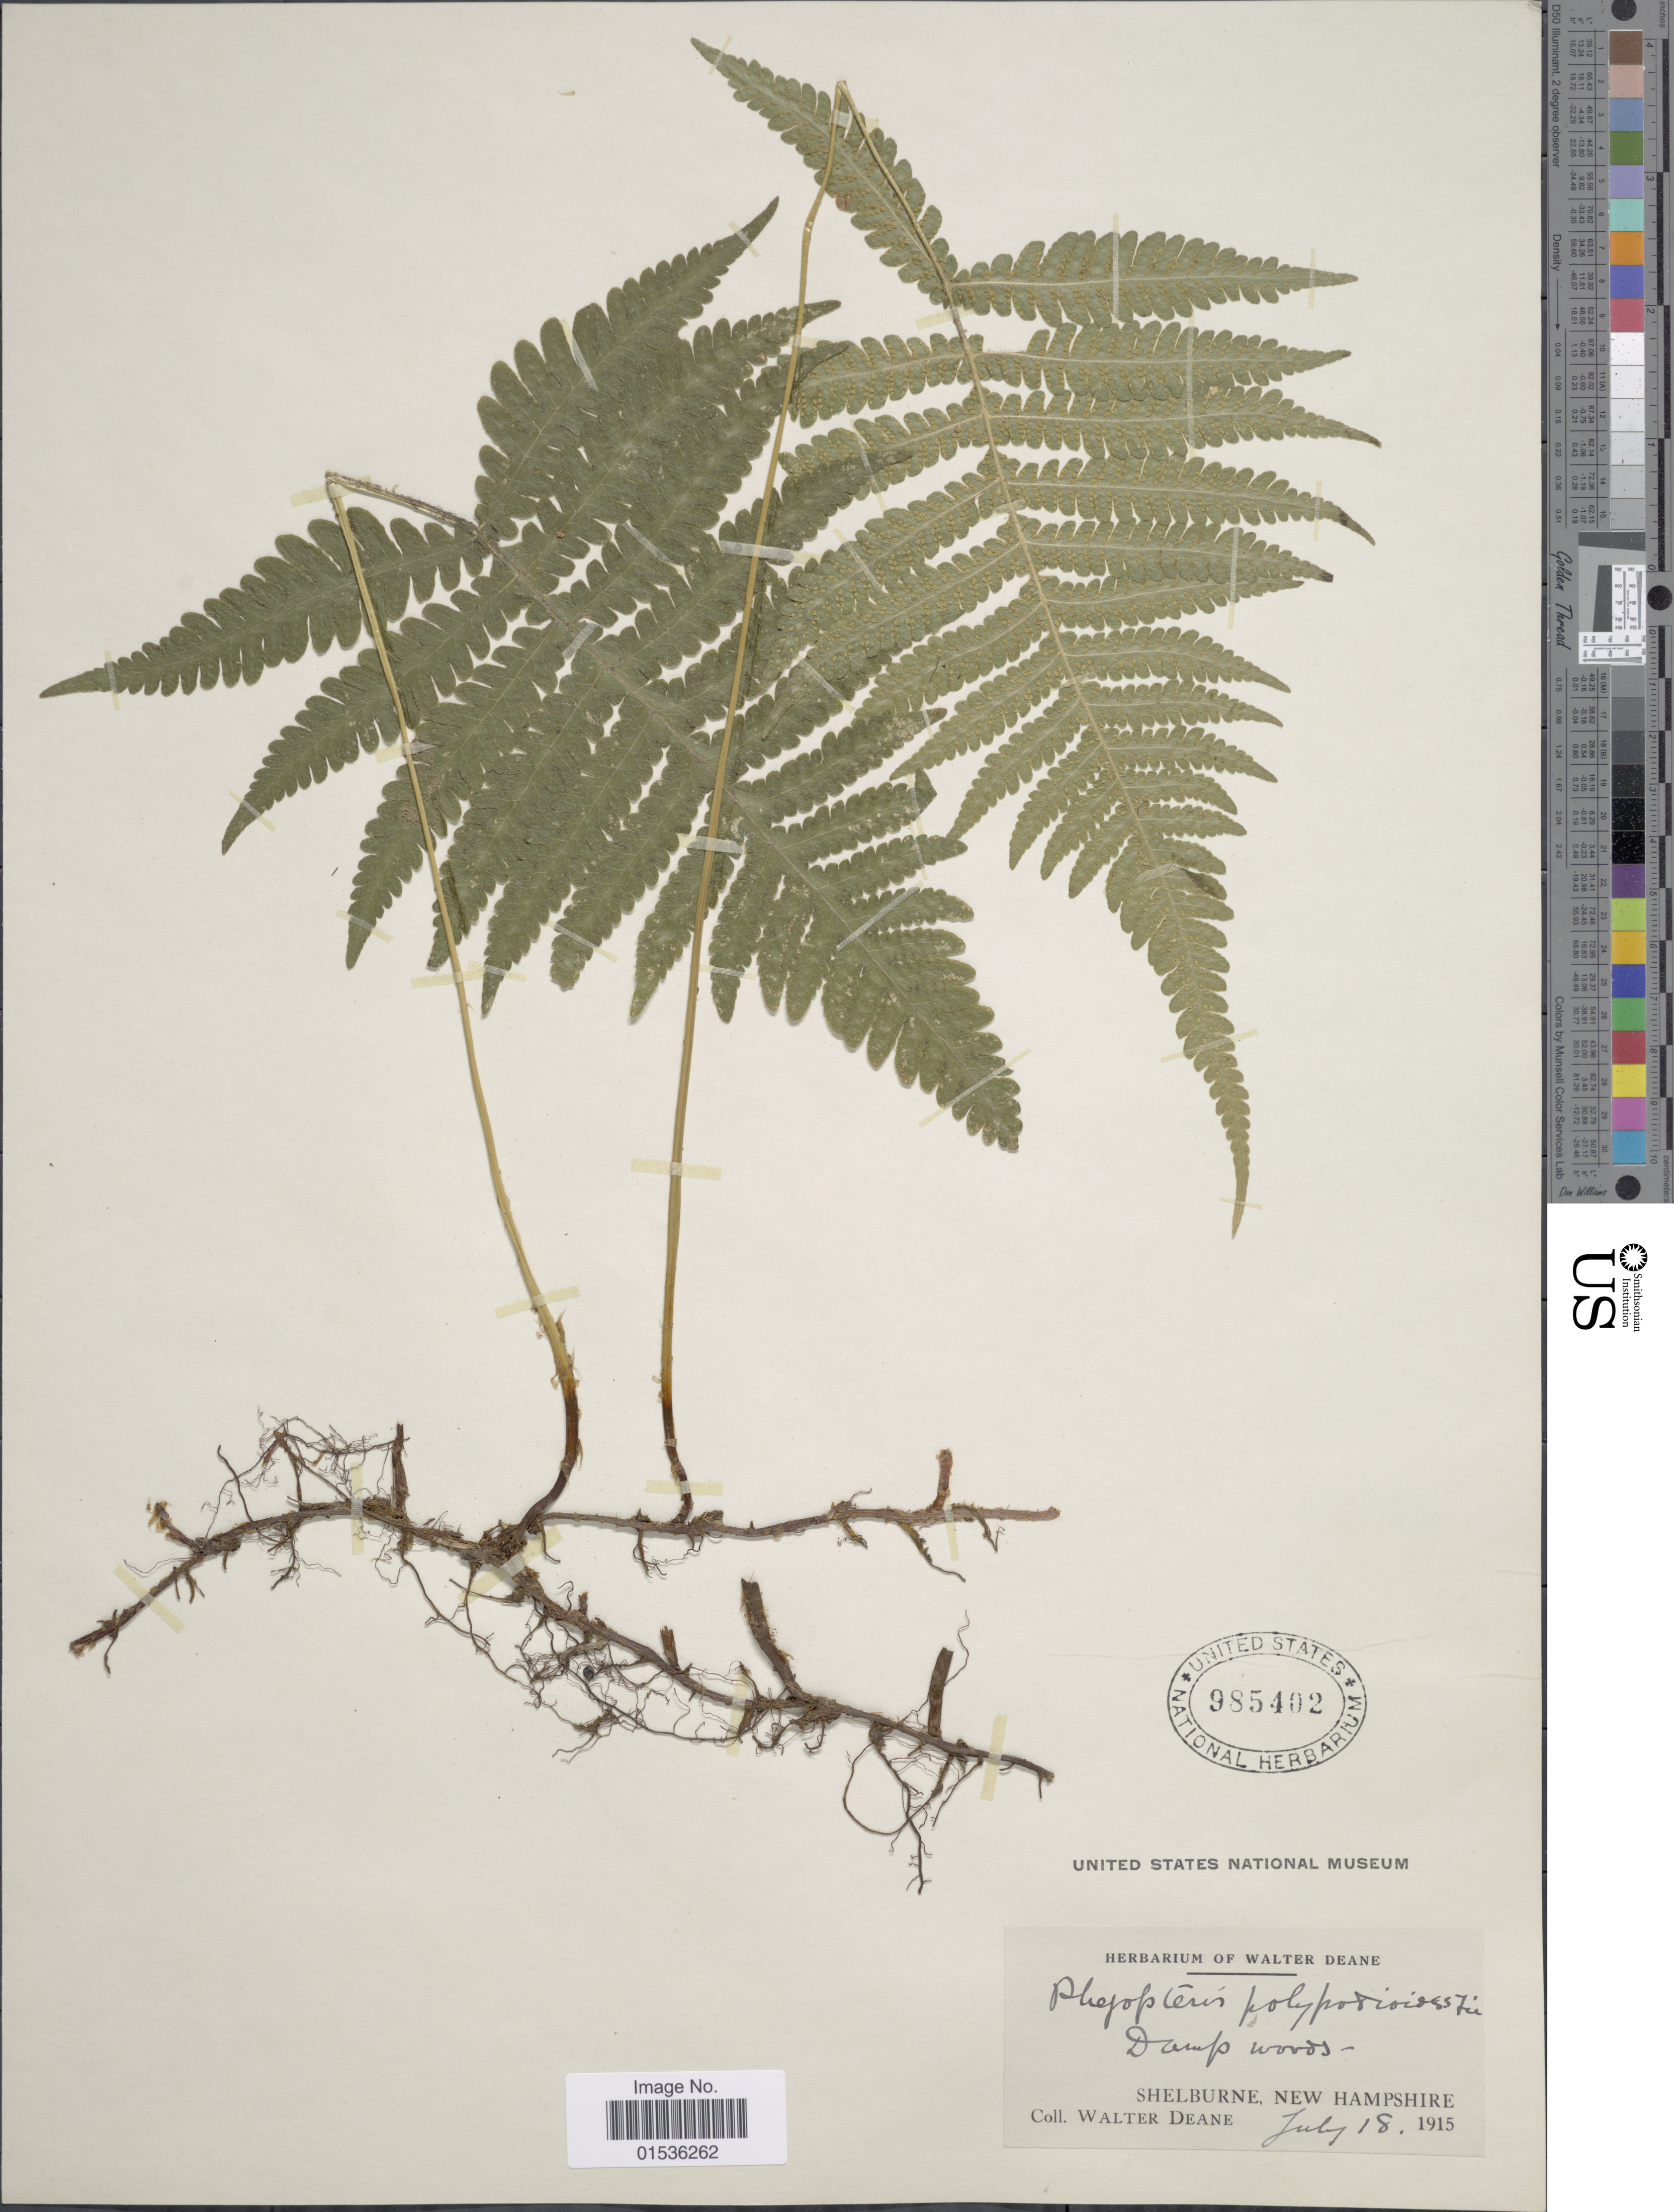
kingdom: Plantae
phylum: Tracheophyta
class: Polypodiopsida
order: Polypodiales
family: Thelypteridaceae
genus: Phegopteris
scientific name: Phegopteris connectilis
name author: (Michx.) Watt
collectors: W. Deane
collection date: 1915-07-18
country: United States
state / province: New Hampshire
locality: Shelburne, New Hampshire.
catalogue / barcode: US 985402